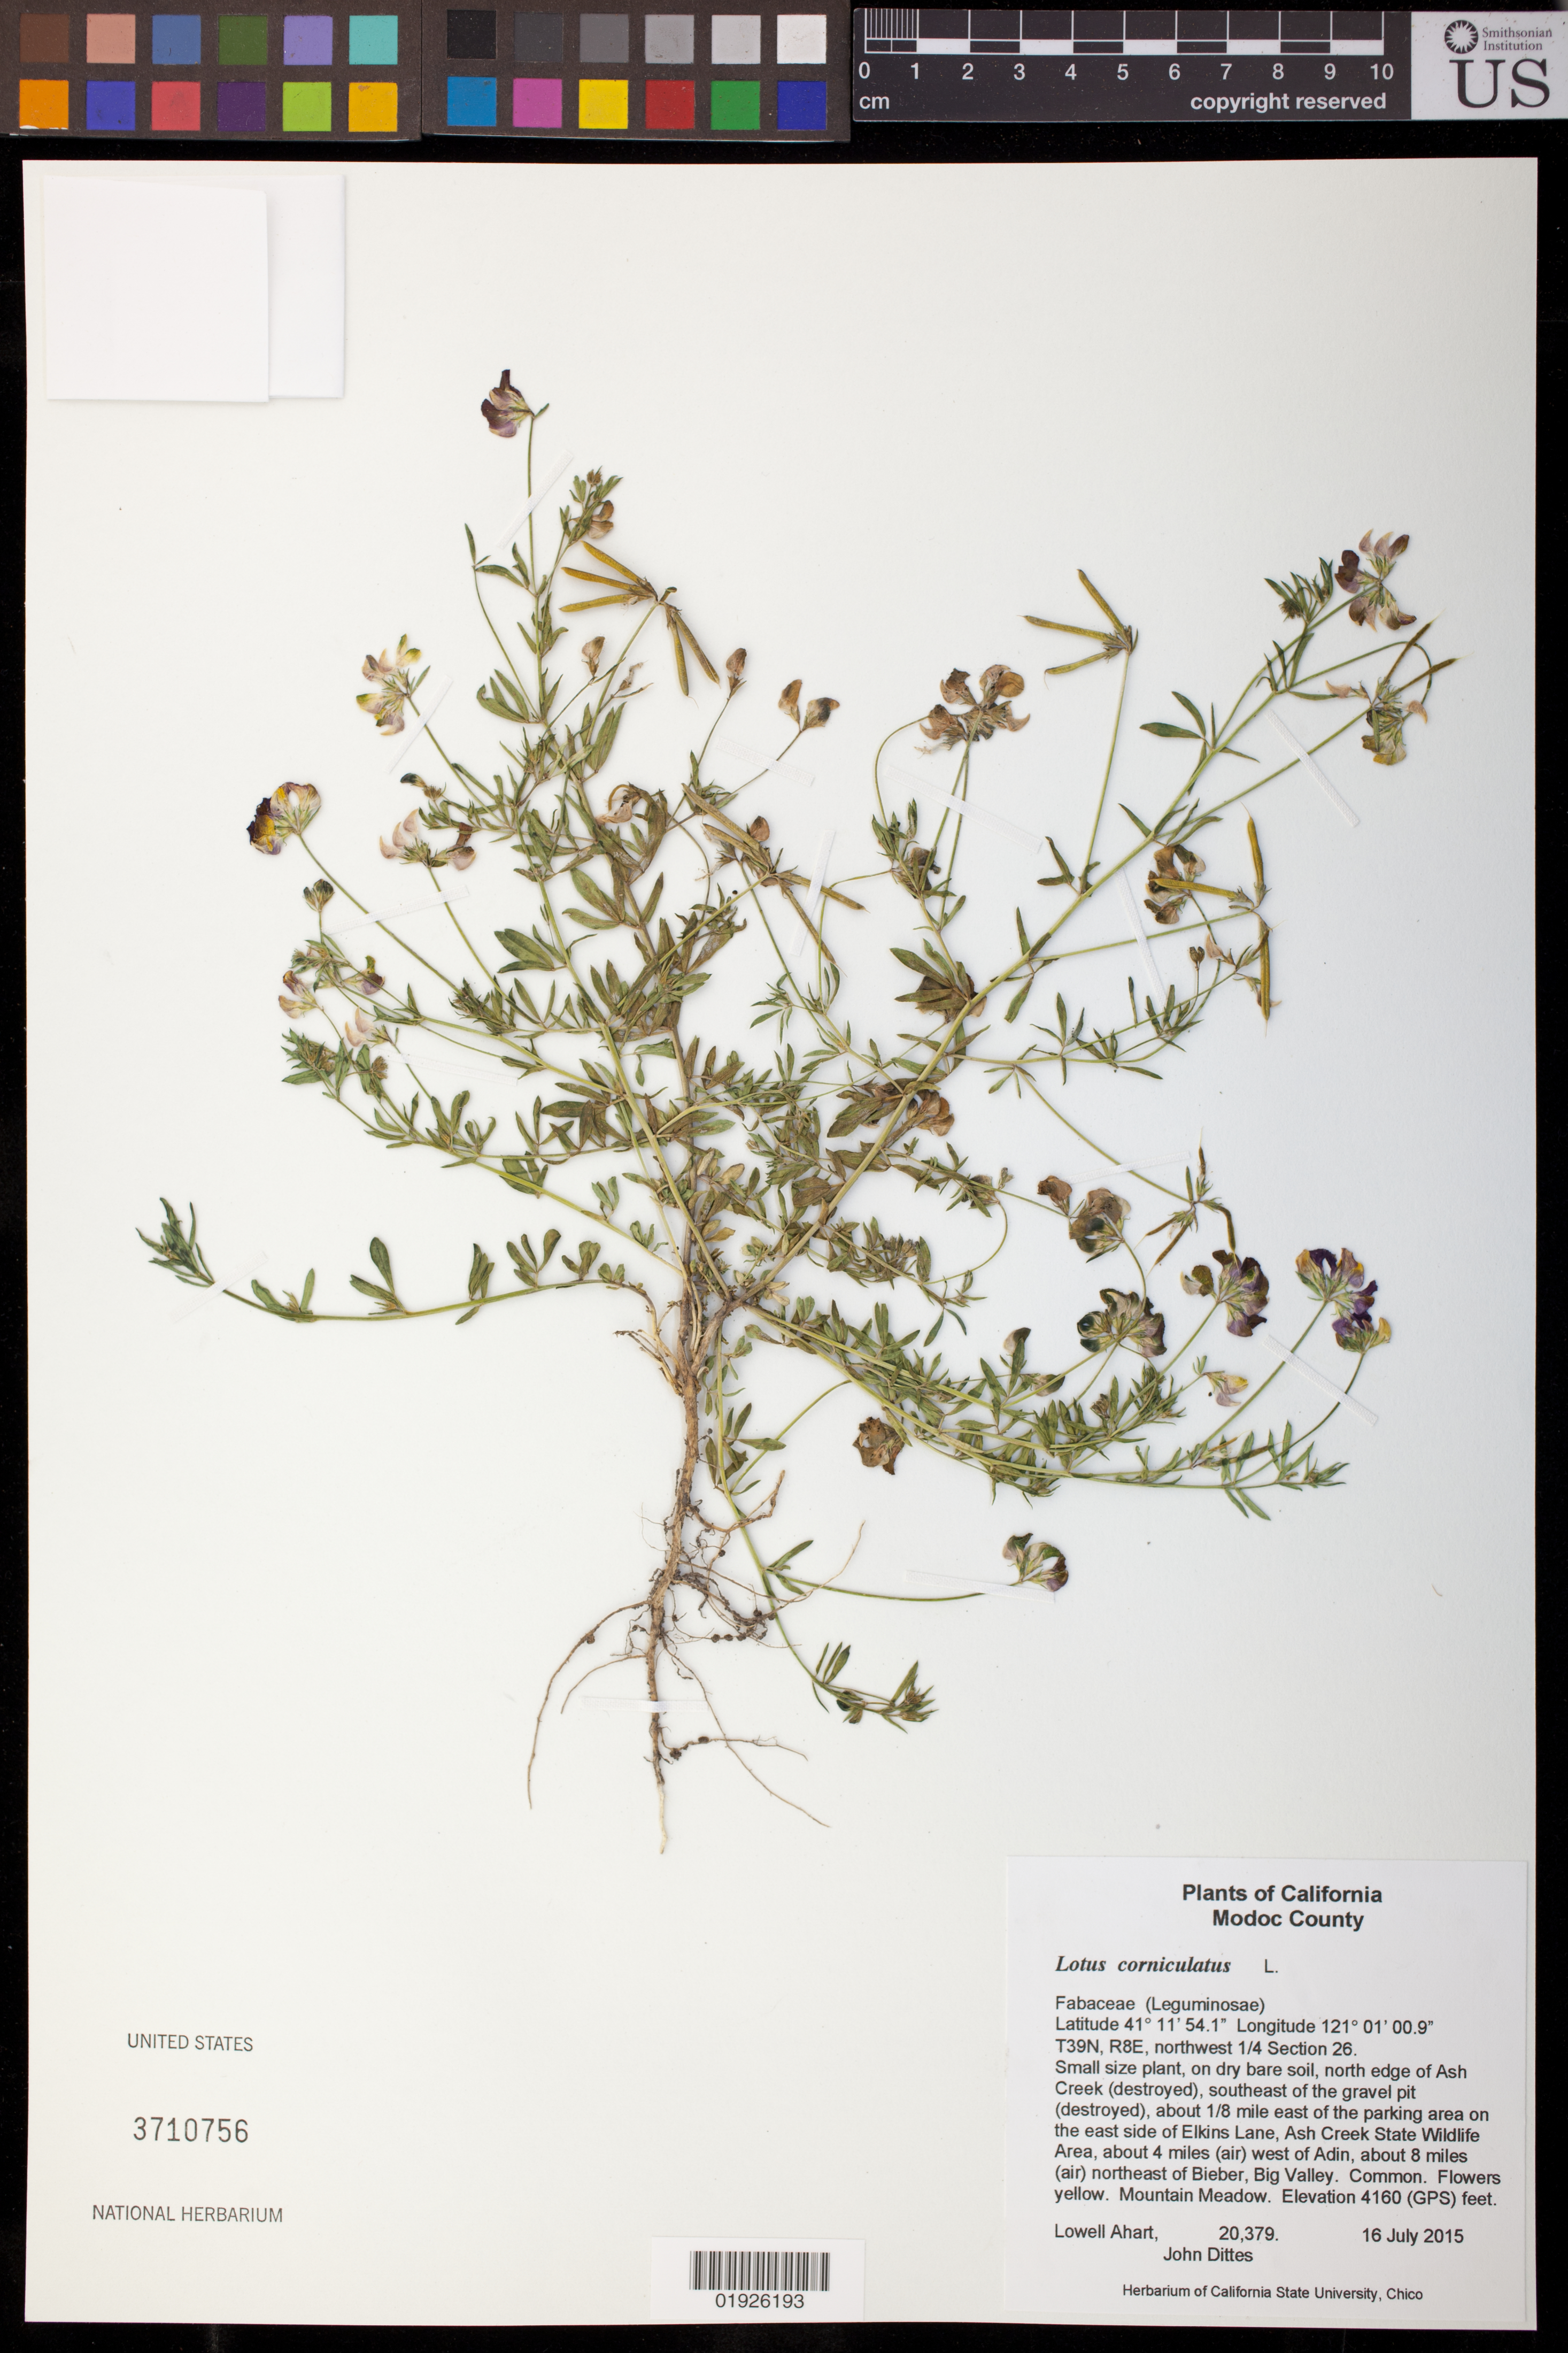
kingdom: Plantae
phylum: Tracheophyta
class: Magnoliopsida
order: Fabales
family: Fabaceae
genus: Lotus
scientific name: Lotus corniculatus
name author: L.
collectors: L. Ahart & J. Dittes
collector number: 20379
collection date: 2015-07-16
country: United States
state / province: California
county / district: Modoc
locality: T39N, R8E, northwest 1/4 section 26. North edge of Ash Creek (destroyed), southeast of the gravel pit (destroyed), about 1/8 mile east of the parking area on the east side of Elkins Lane, Ash Creek State Wildlife Area, about 4 miles (air) west of Adin, about 8 miles (air) northeast of Bieber, Big Valley.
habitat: Mountain meadow, on dry bare soil.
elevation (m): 1268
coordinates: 41 11 54.1, 121 01 0.9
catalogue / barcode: US 3710756